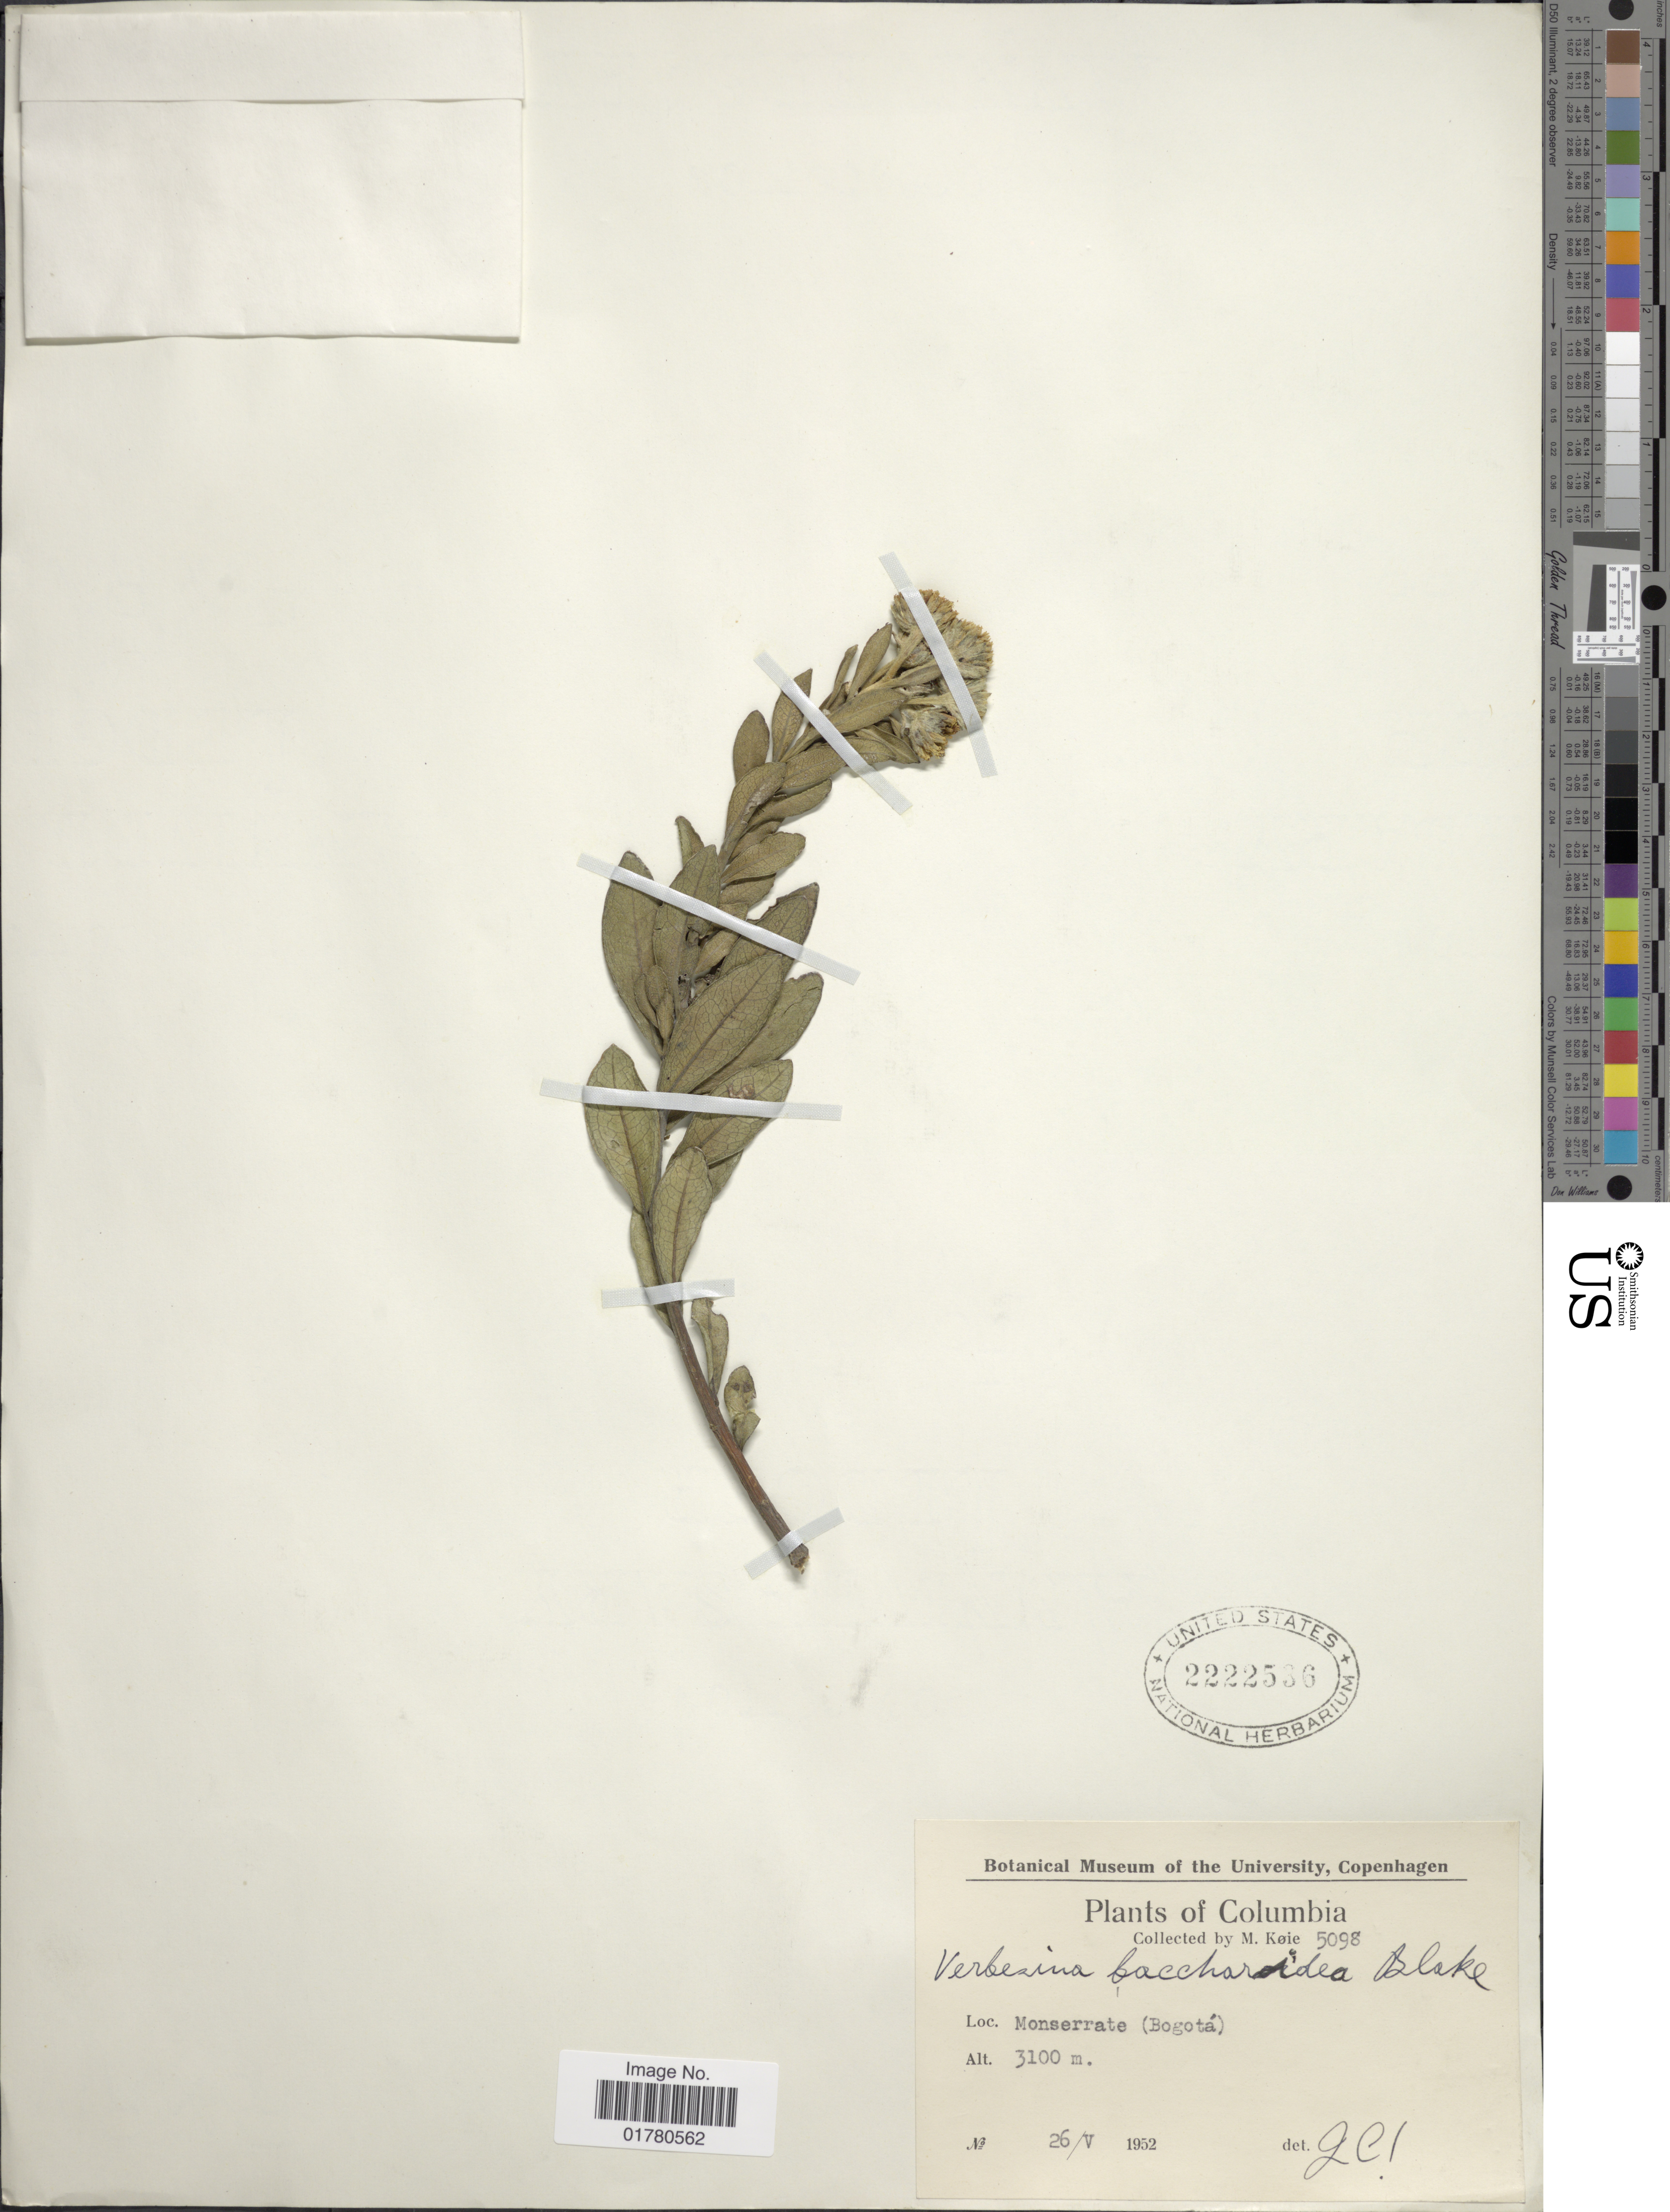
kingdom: Plantae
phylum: Tracheophyta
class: Magnoliopsida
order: Asterales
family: Asteraceae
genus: Verbesina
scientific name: Verbesina baccharides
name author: S.F. Blake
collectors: M. Köie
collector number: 5098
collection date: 1952-05-26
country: Colombia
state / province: Bogota D.C.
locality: Monserrate (Bogotá)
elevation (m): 3100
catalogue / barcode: US 2222536